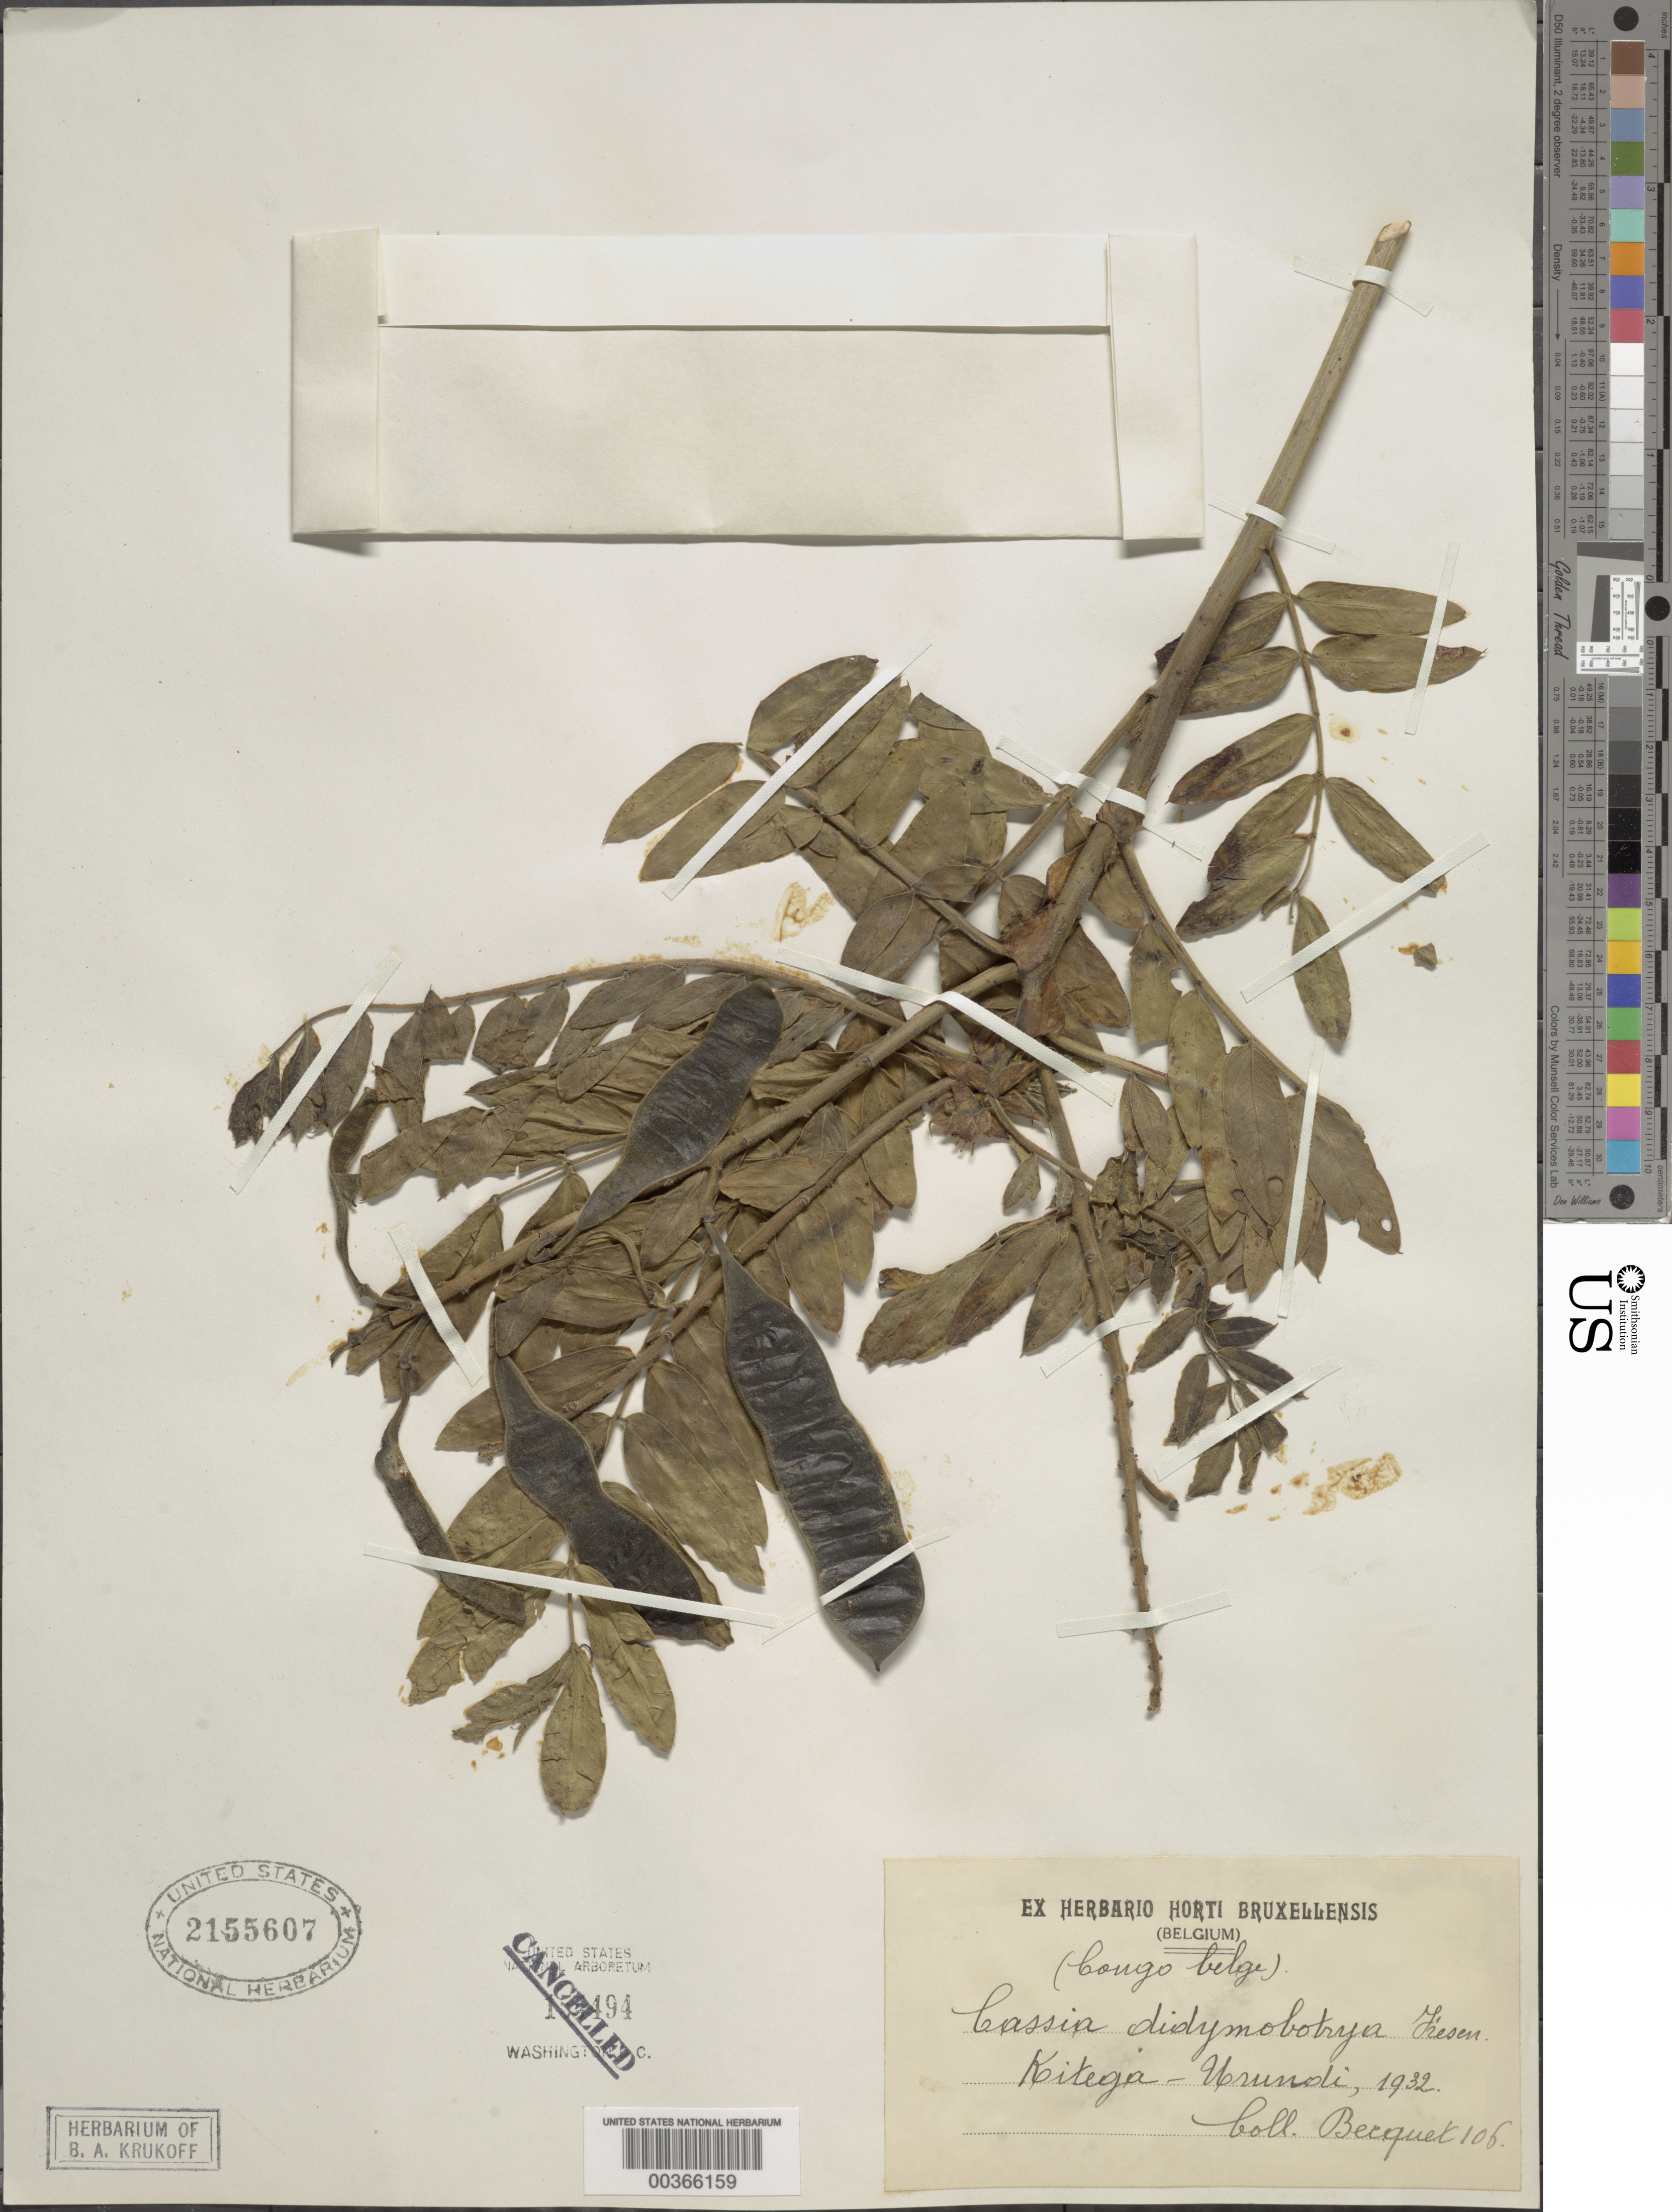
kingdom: Plantae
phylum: Tracheophyta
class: Magnoliopsida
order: Fabales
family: Fabaceae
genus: Senna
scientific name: Senna didymobotrya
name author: (Fresen.) H.S. Irwin & Barneby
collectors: A. Becquet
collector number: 106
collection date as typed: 1932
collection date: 1932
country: Burundi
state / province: Gitega (?)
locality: Kitega-Urundi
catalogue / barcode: US 2155607